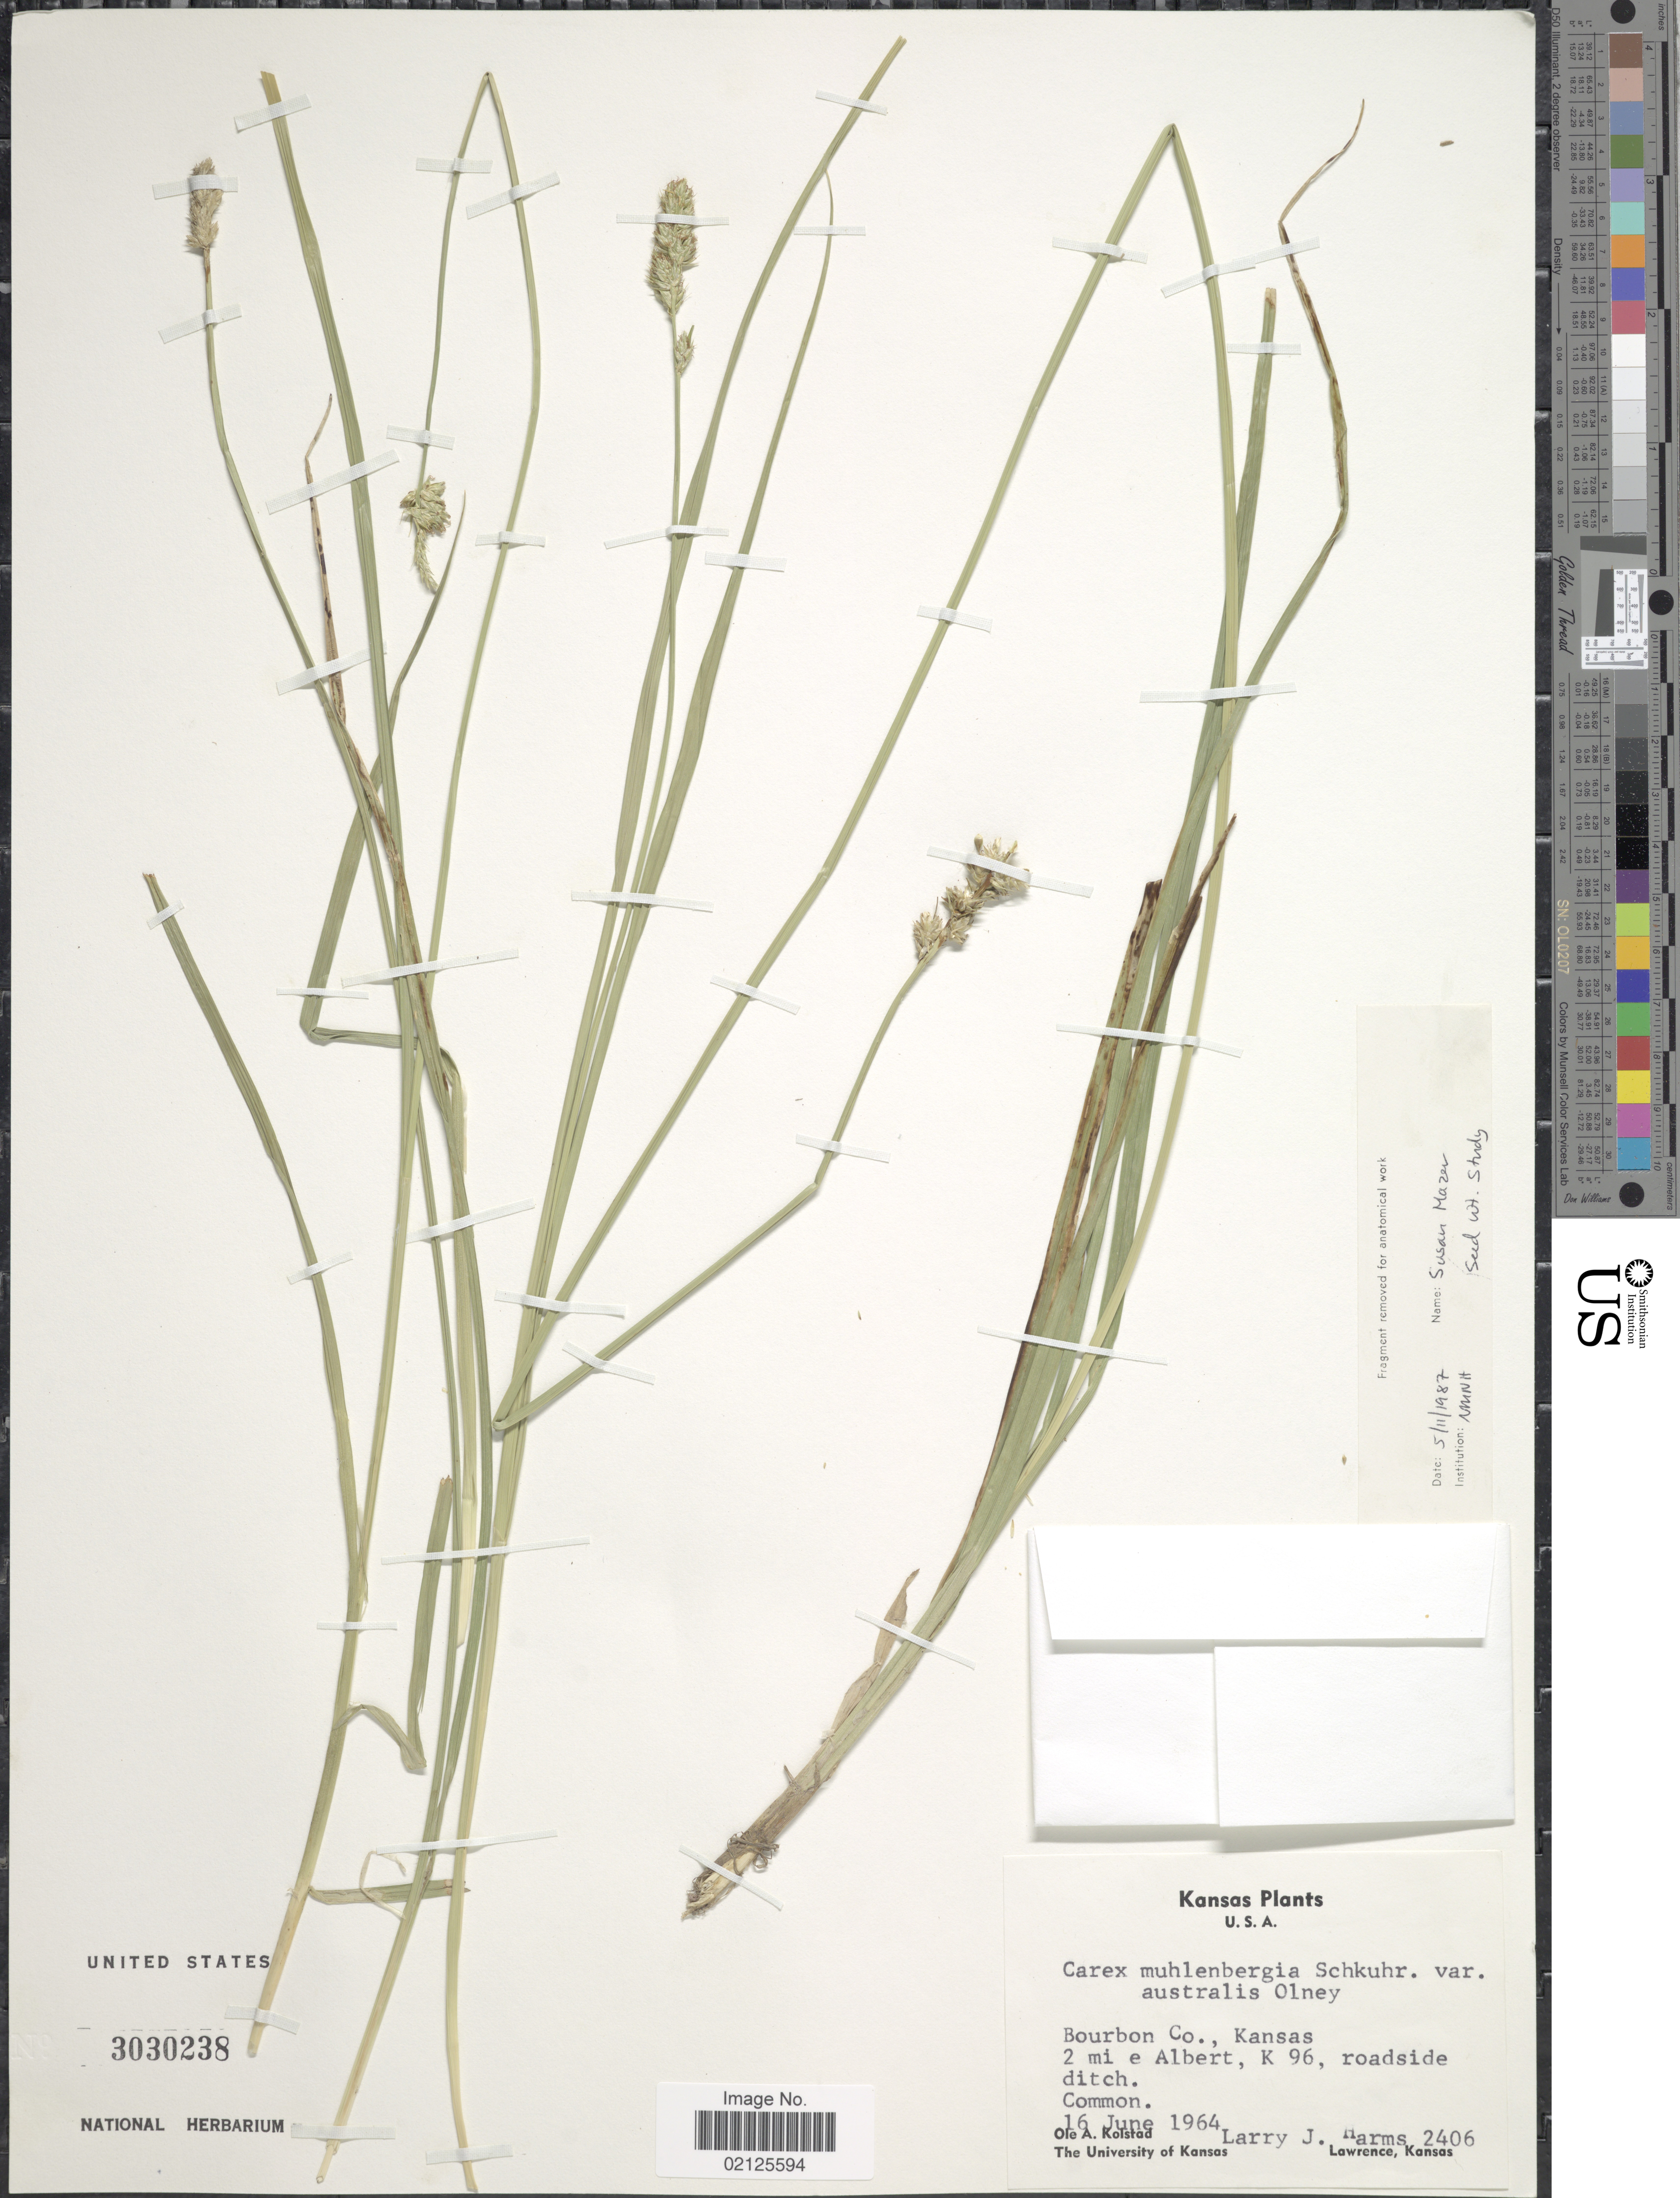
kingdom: Plantae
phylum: Tracheophyta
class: Liliopsida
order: Poales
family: Cyperaceae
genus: Carex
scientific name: Carex muehlenbergii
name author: Willd.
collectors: O. Kolstad & L. Harms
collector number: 2406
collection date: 1964-06-16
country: United States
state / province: Kansas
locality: Bourbon Co., 2 mi e Albert, K 96, roadside ditch. Common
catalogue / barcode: US 3030238